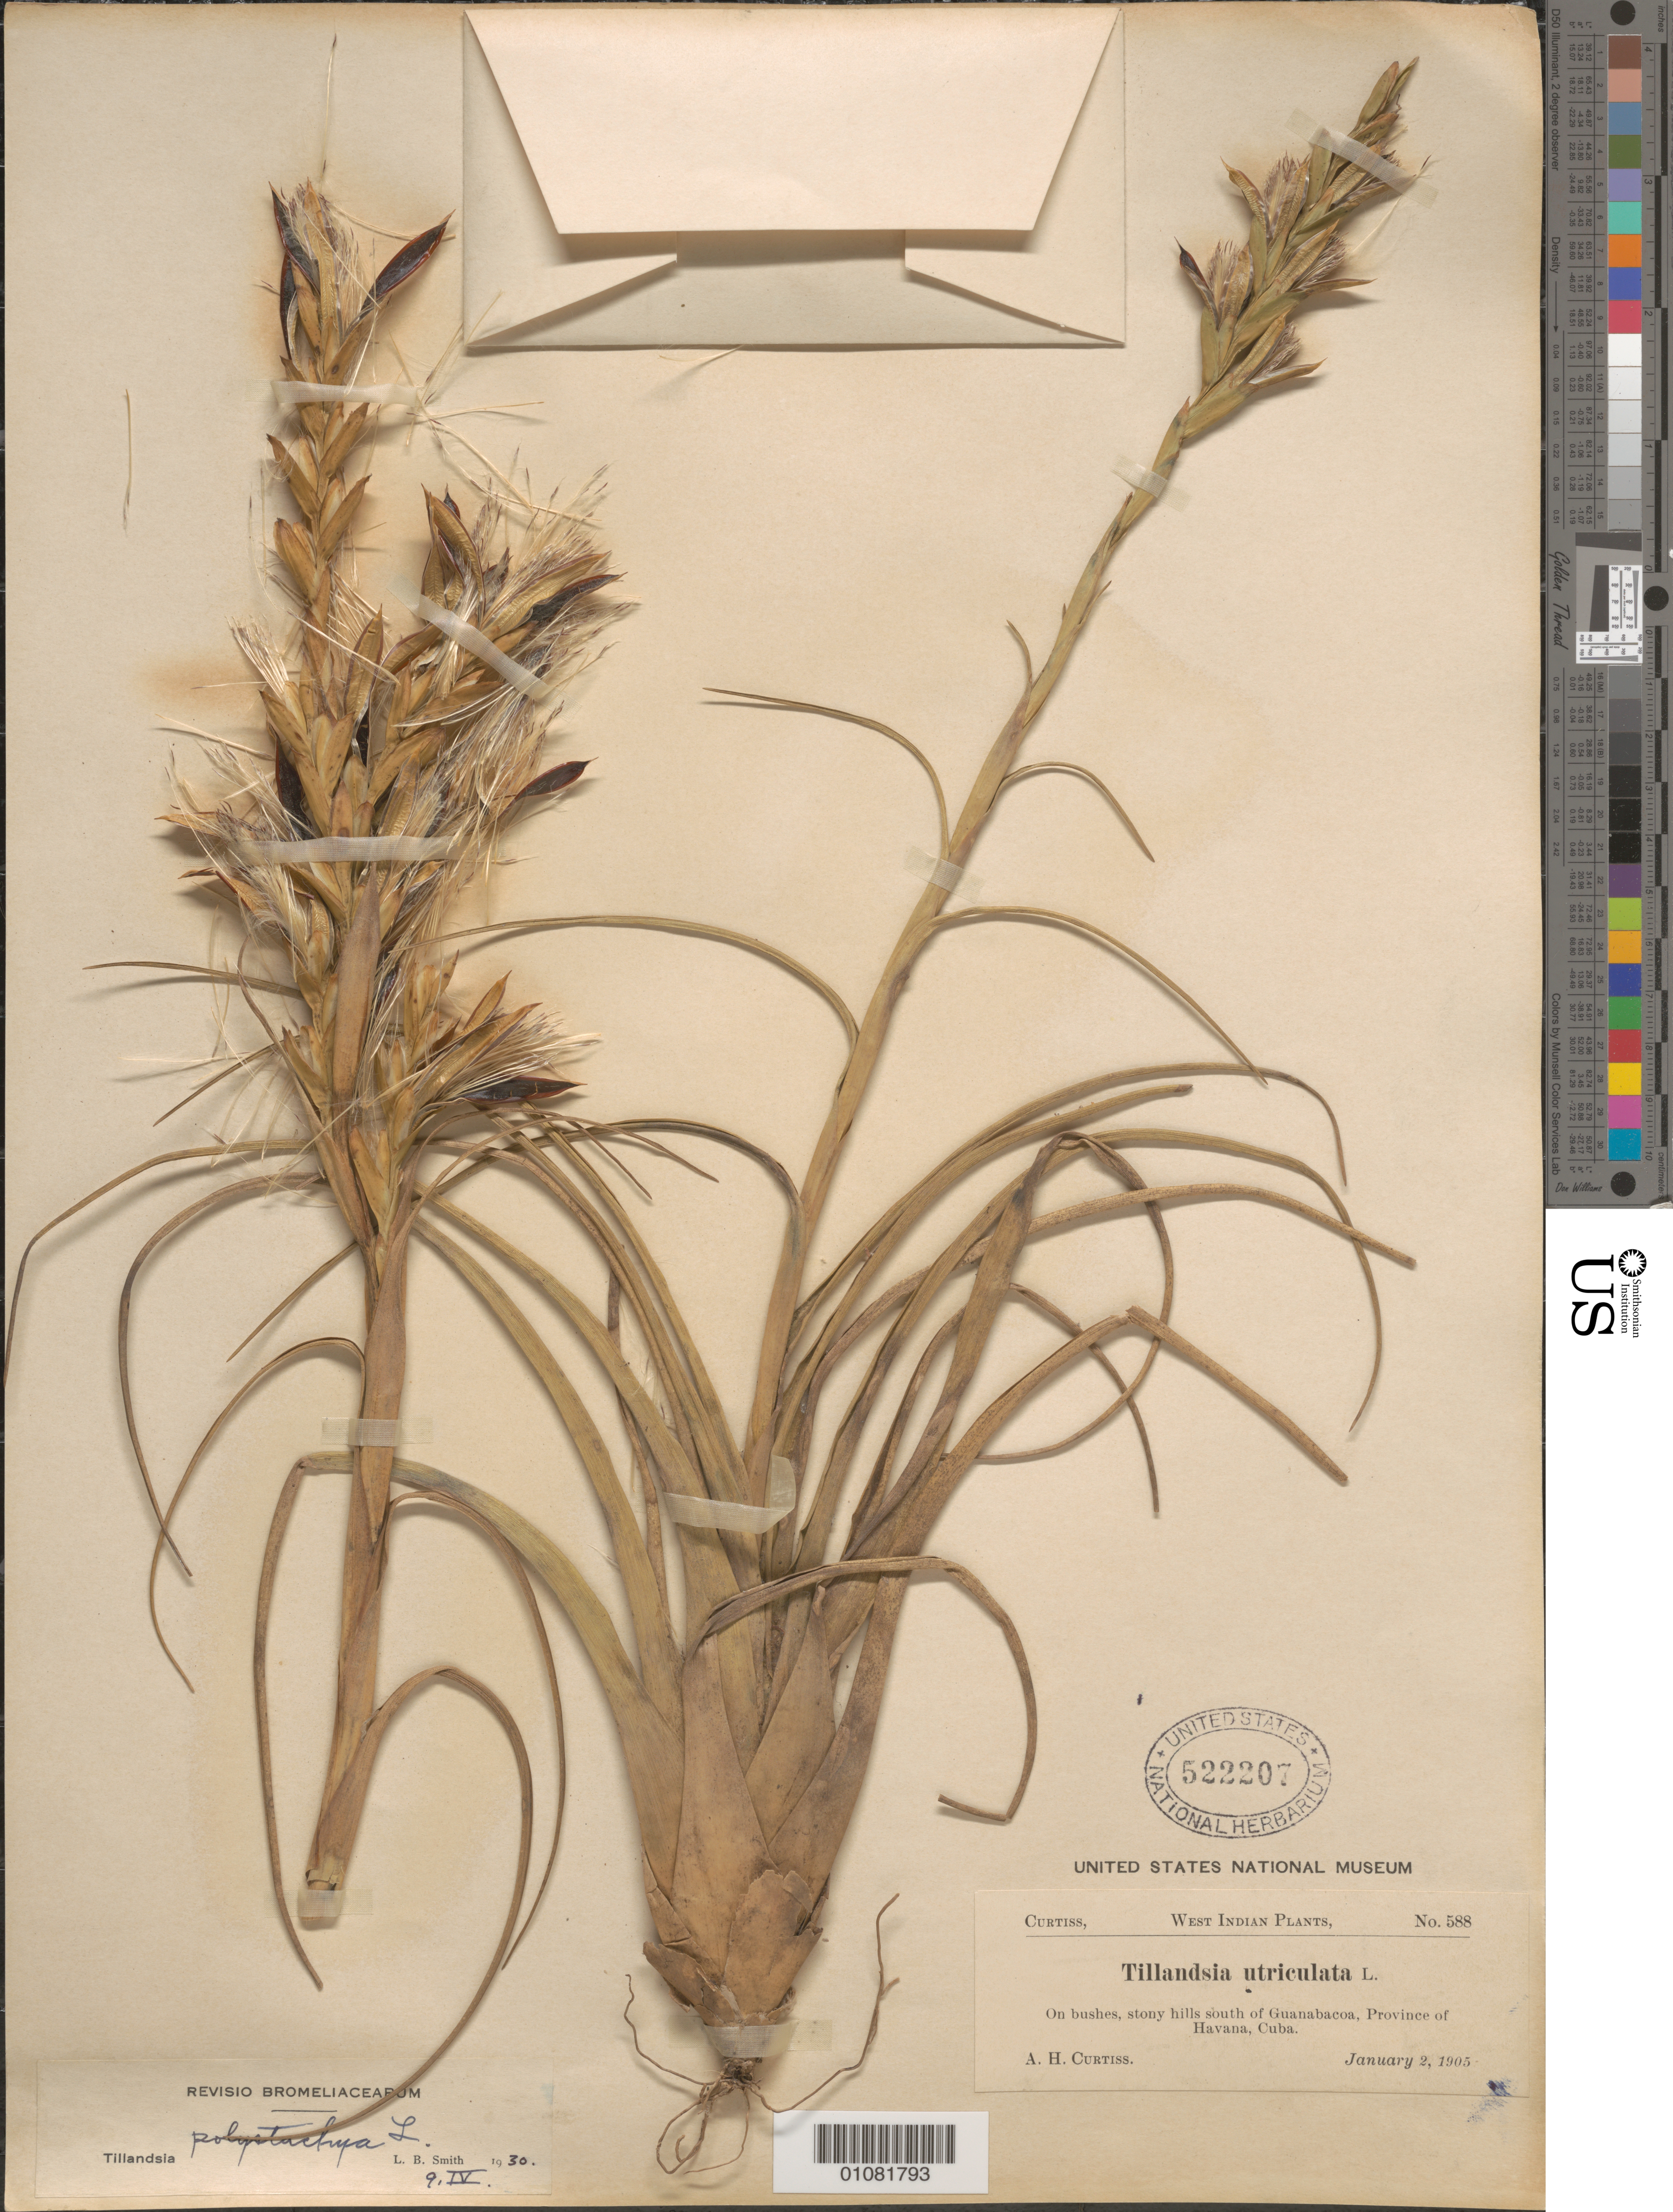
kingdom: Plantae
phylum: Tracheophyta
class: Liliopsida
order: Poales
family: Bromeliaceae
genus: Tillandsia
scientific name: Tillandsia polystachia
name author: (L.) L.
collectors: A. H. Curtiss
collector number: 588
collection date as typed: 02 Jan 1905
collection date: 1905-01-02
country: Cuba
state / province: La Habana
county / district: Municipio Guanabacoa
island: Cuba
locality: On bushes, stony hills south of Guanabacoa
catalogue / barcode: US 522207